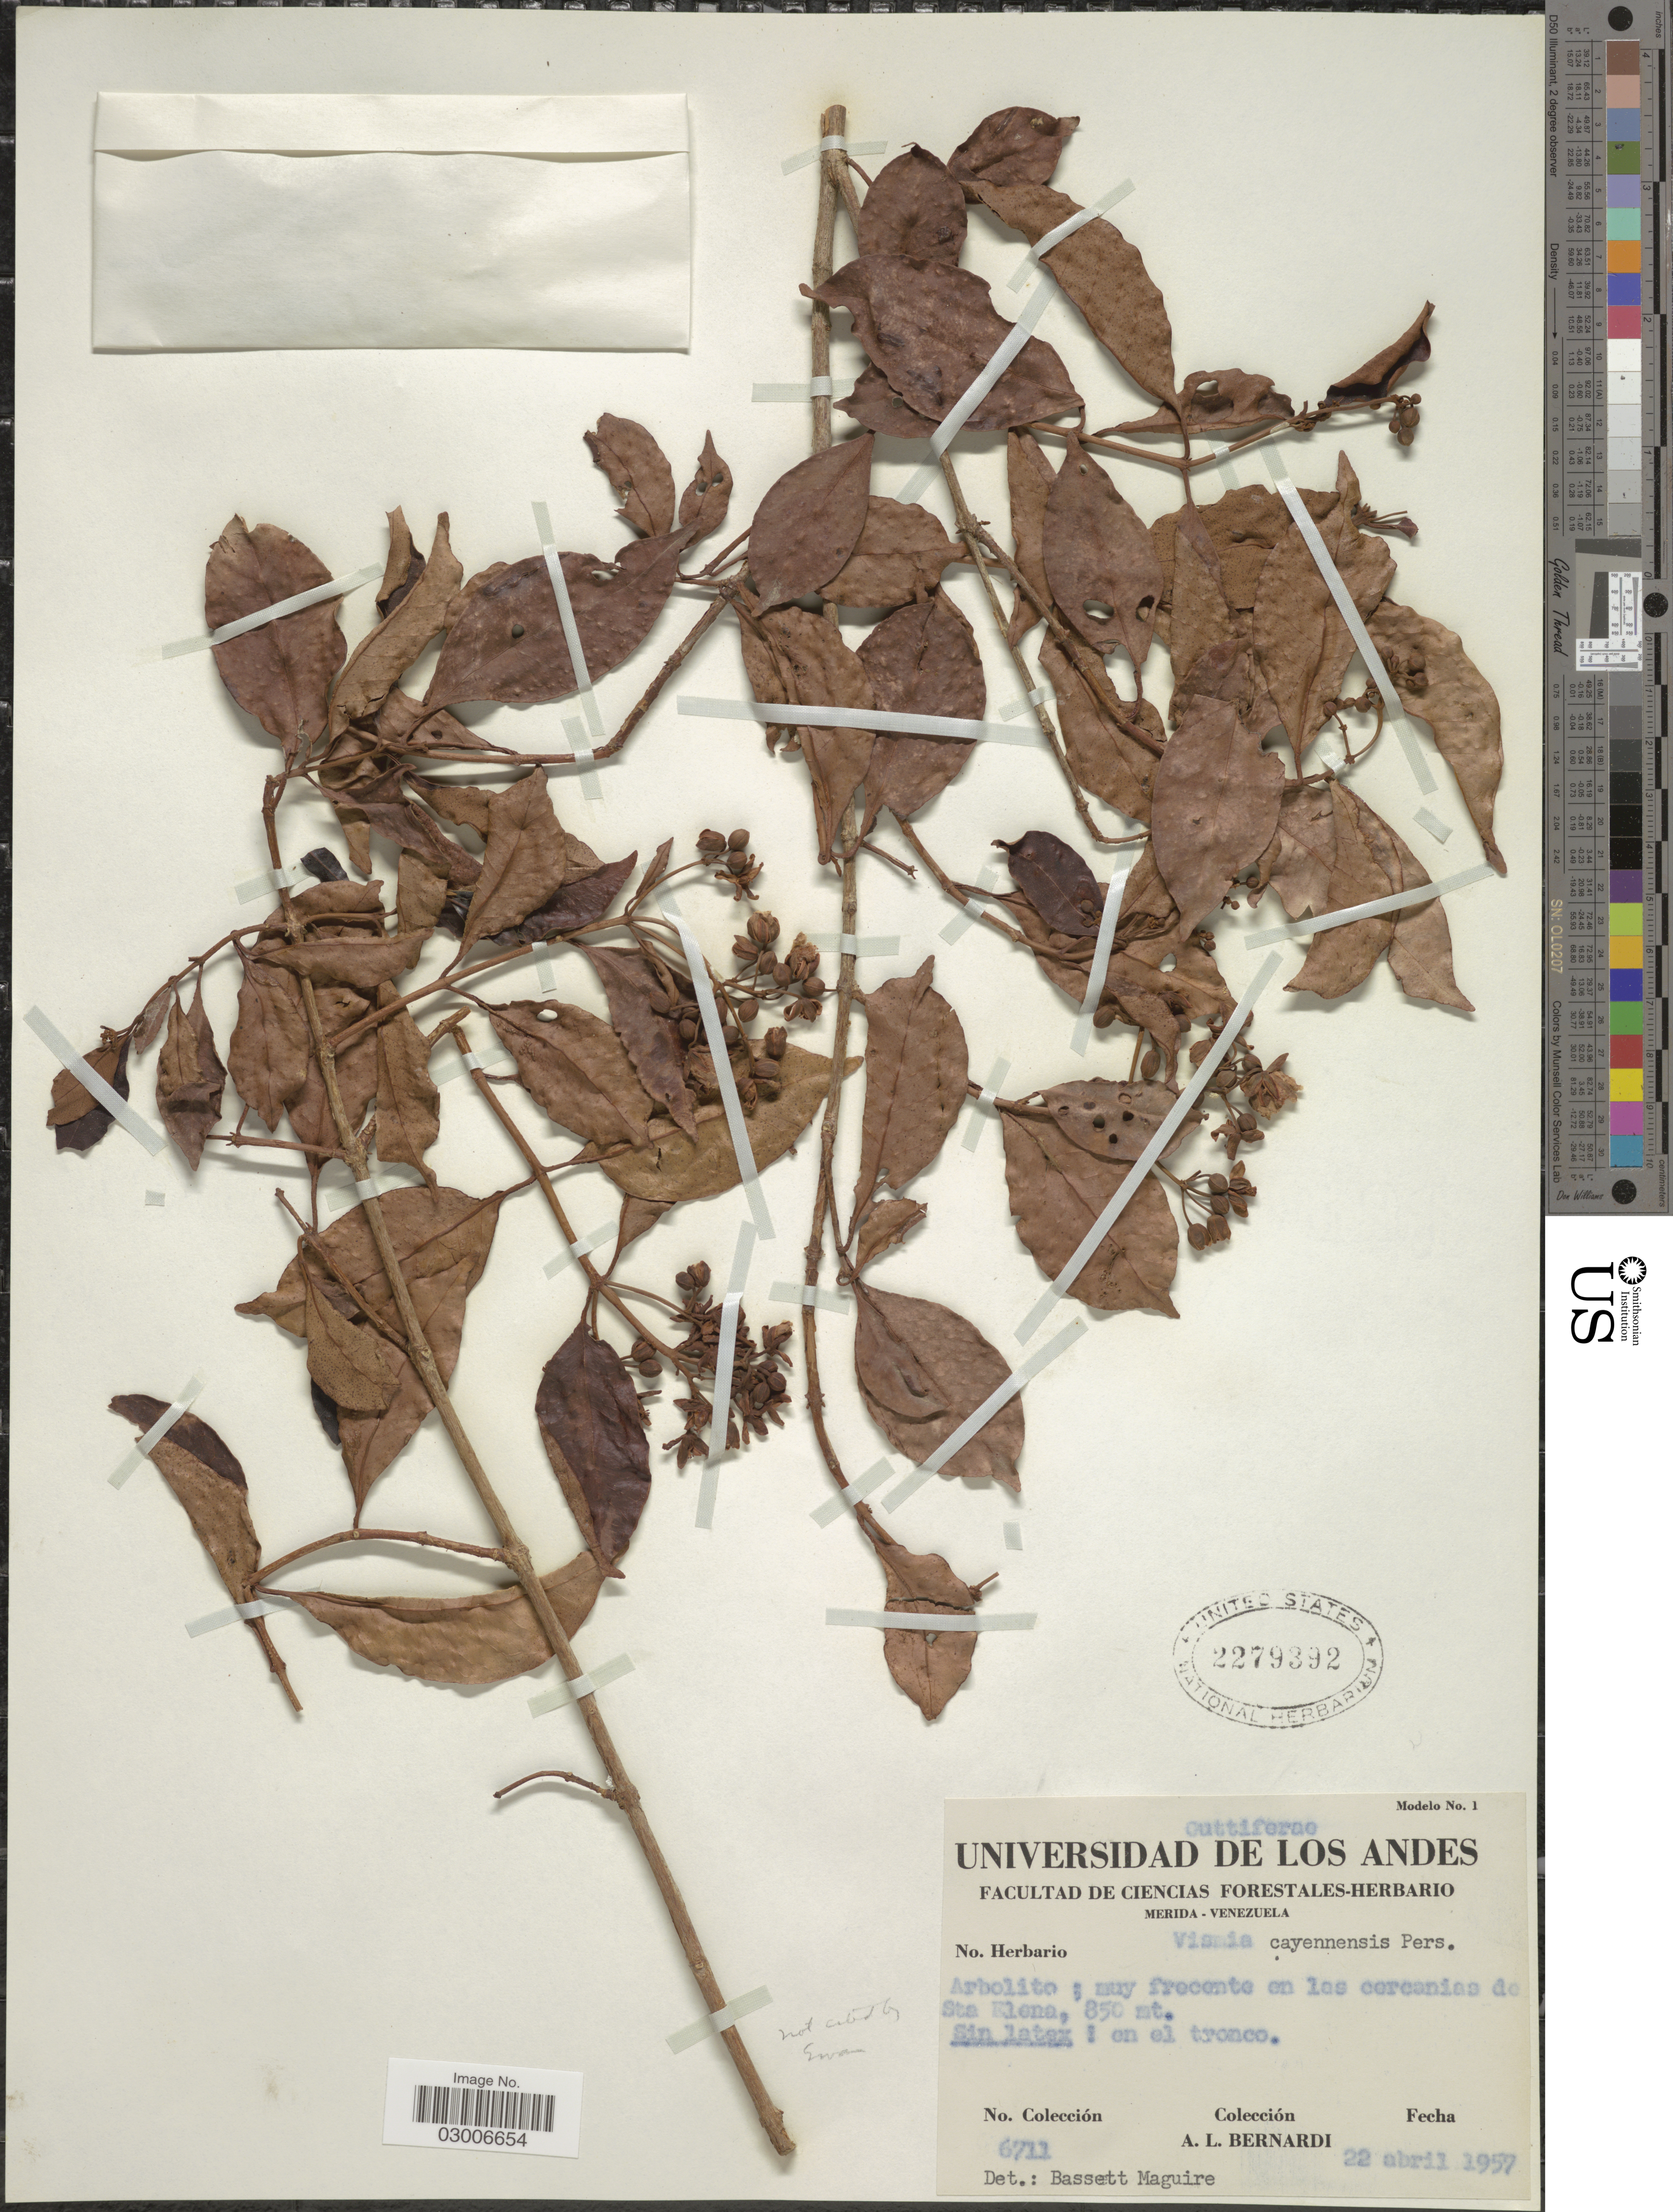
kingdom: Plantae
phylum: Tracheophyta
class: Magnoliopsida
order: Malpighiales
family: Hypericaceae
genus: Vismia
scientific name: Vismia cayennensis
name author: (Jacq.) Pers.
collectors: A. L. Bernardi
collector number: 6711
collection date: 1957-04-22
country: Venezuela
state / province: Mérida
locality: Muy frecente en las cercanias de Sta Elena.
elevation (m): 850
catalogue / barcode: US 2279392